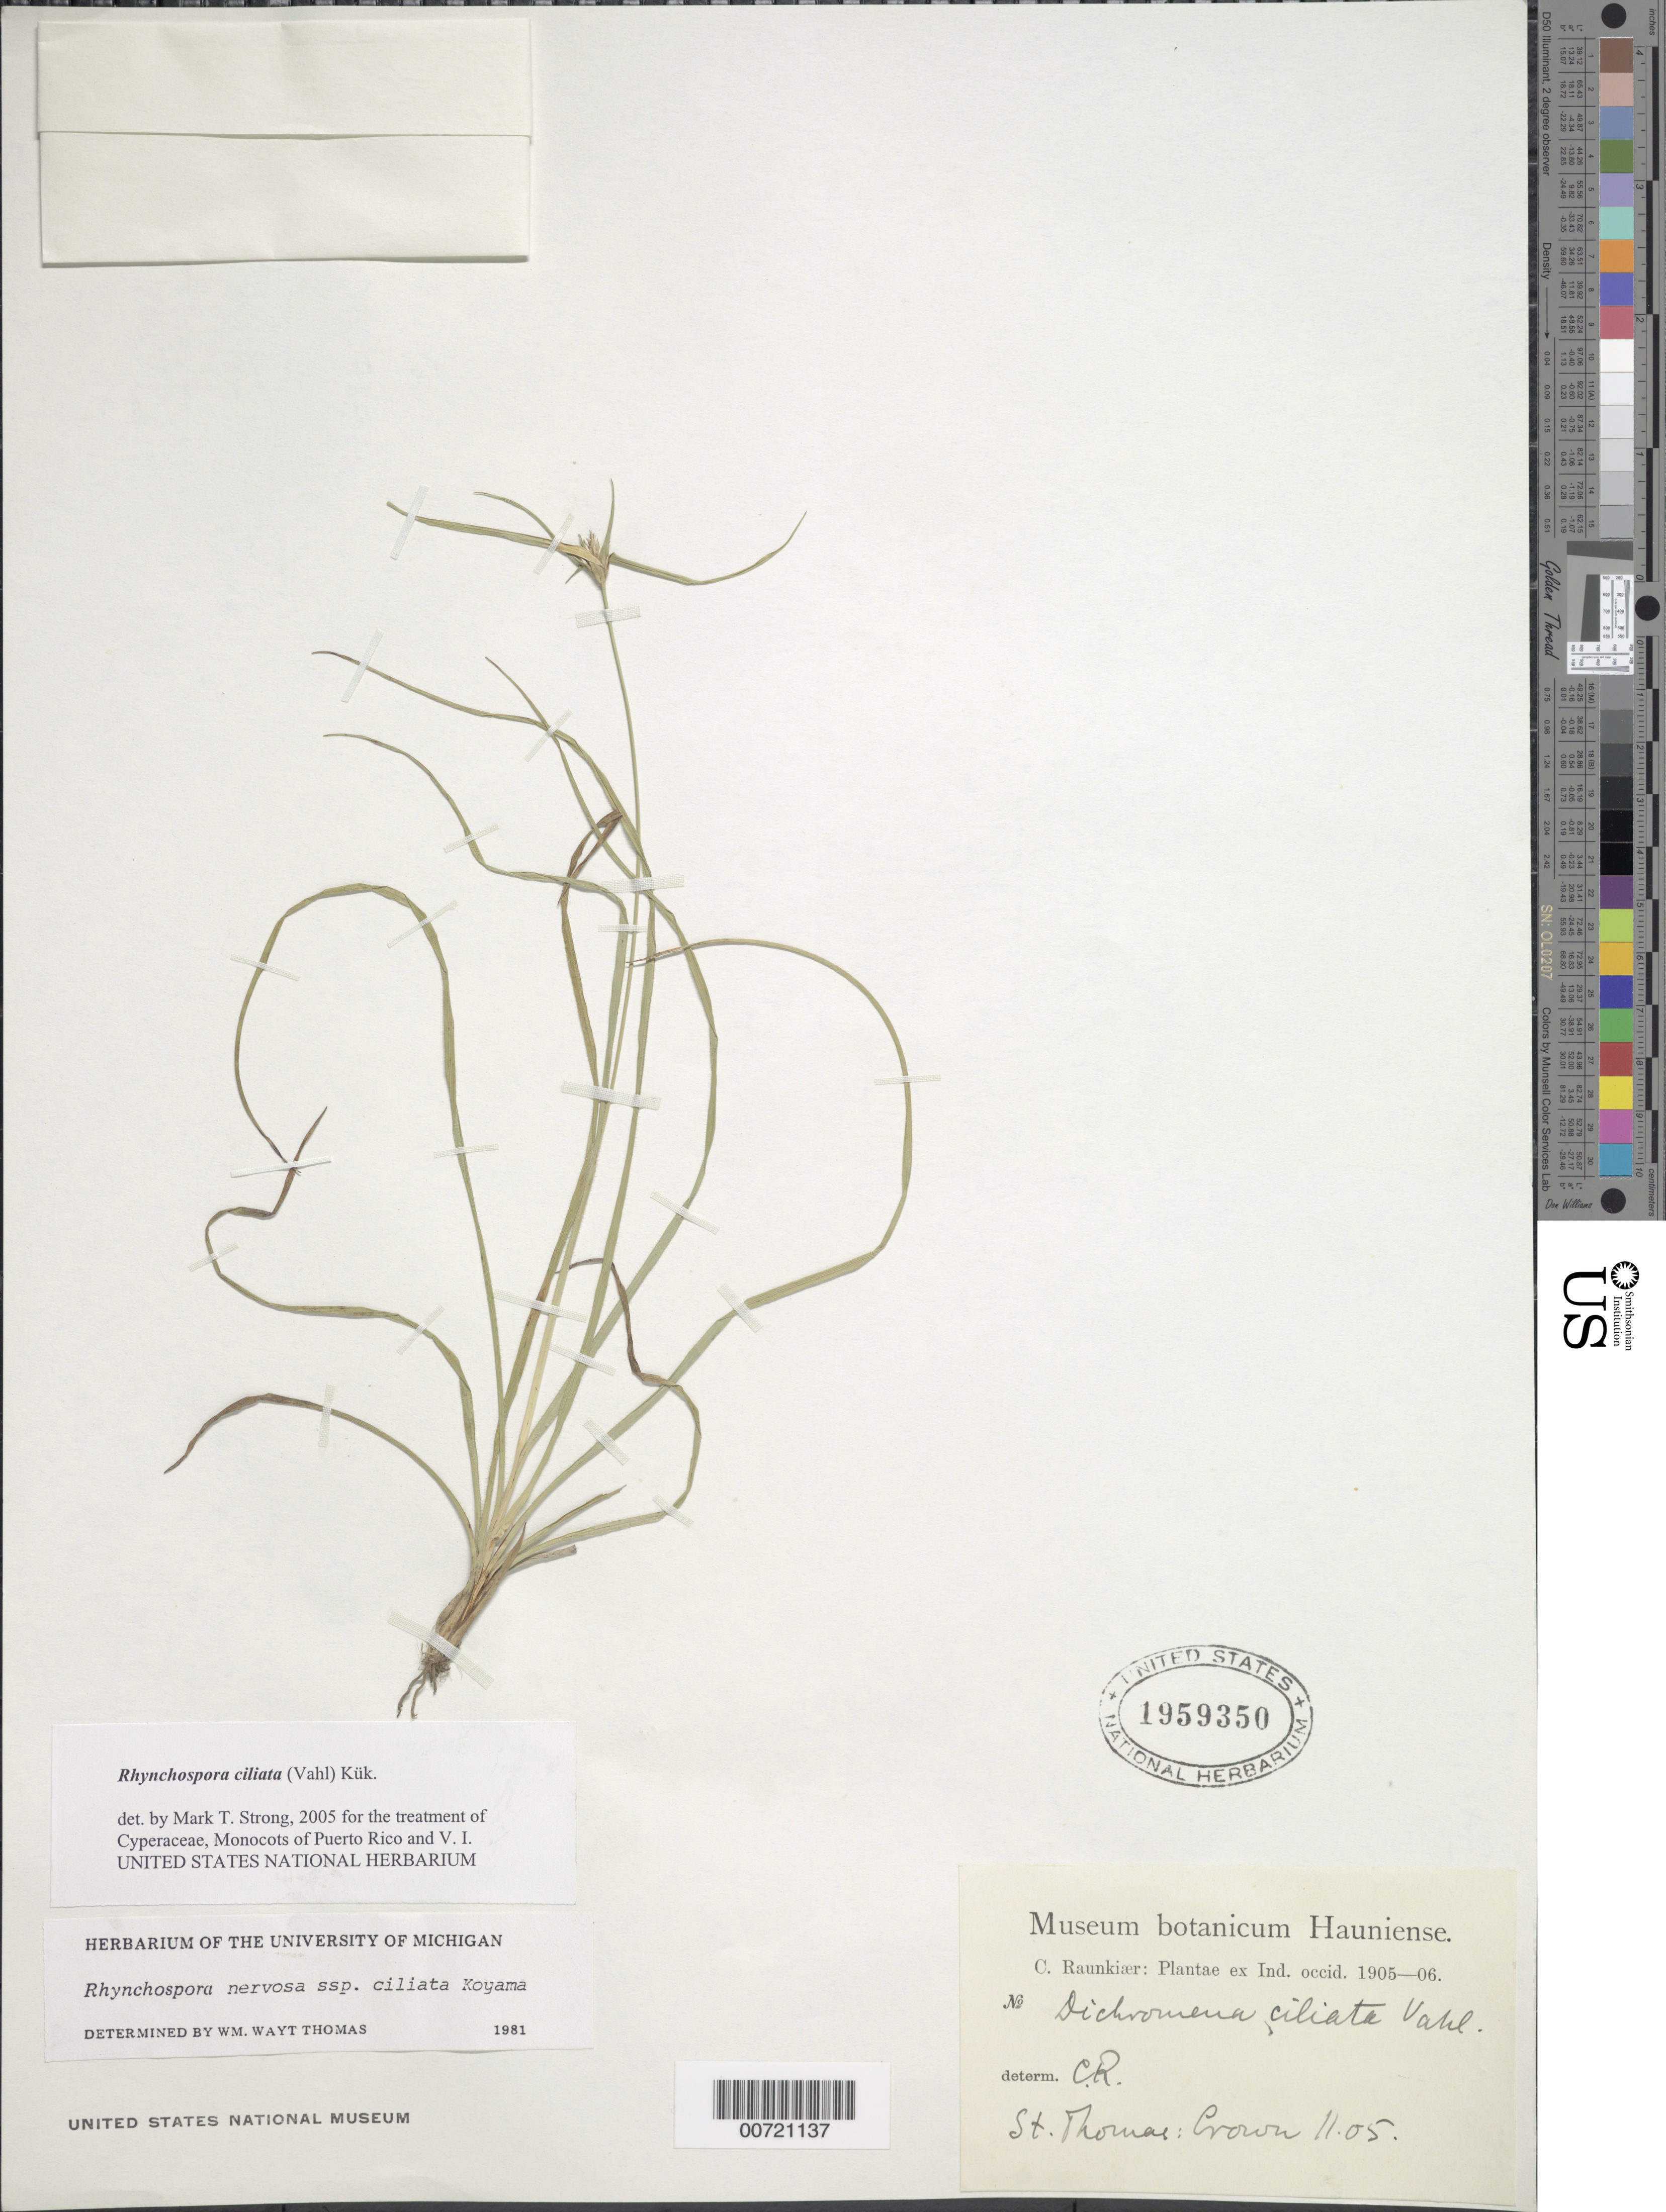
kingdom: Plantae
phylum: Tracheophyta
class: Liliopsida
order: Poales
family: Cyperaceae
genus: Rhynchospora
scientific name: Rhynchospora ciliata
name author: (G. Mey.) Kük.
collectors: C. Raunkiær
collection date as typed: Nov 1905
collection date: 1905-11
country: U.S. Virgin Islands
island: St. Thomas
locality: St. Thomas: Crown.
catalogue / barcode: US 1959350